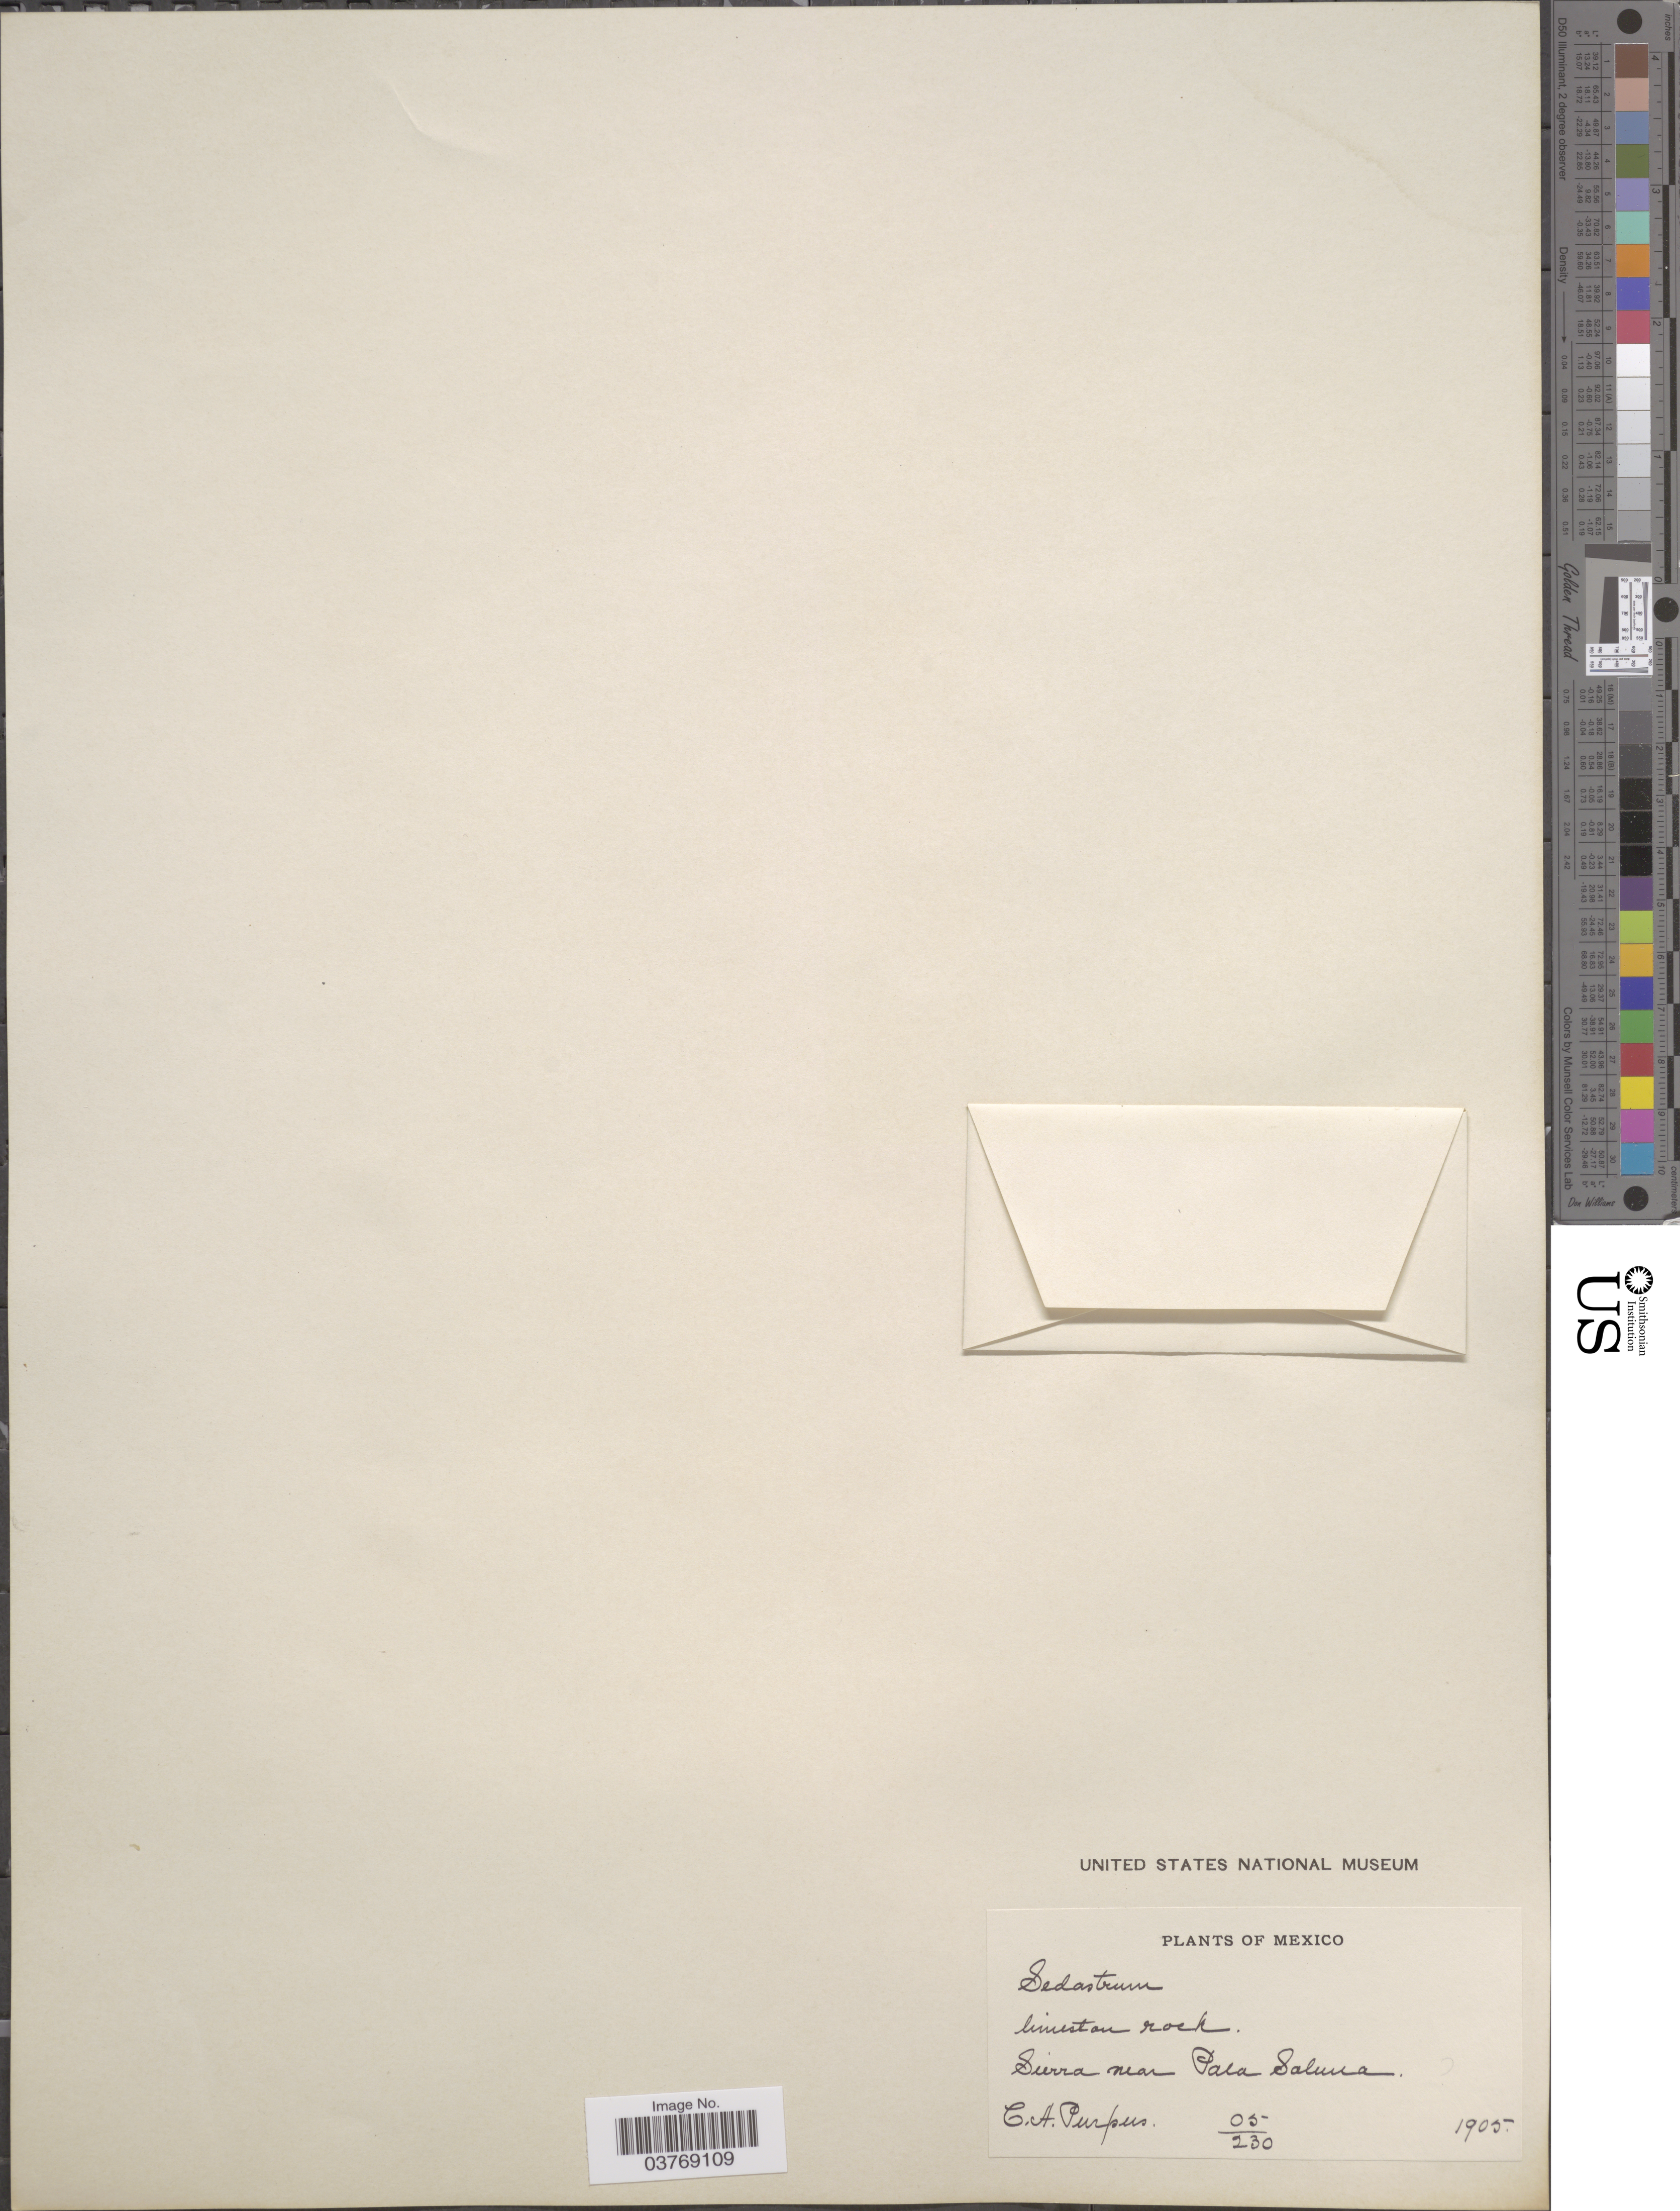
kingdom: Plantae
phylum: Tracheophyta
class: Magnoliopsida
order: Saxifragales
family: Crassulaceae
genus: Sedum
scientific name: Sedum sp.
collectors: C. A. Purpus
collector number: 05/230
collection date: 1905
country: Mexico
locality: Sierra near Pala Saluna*.